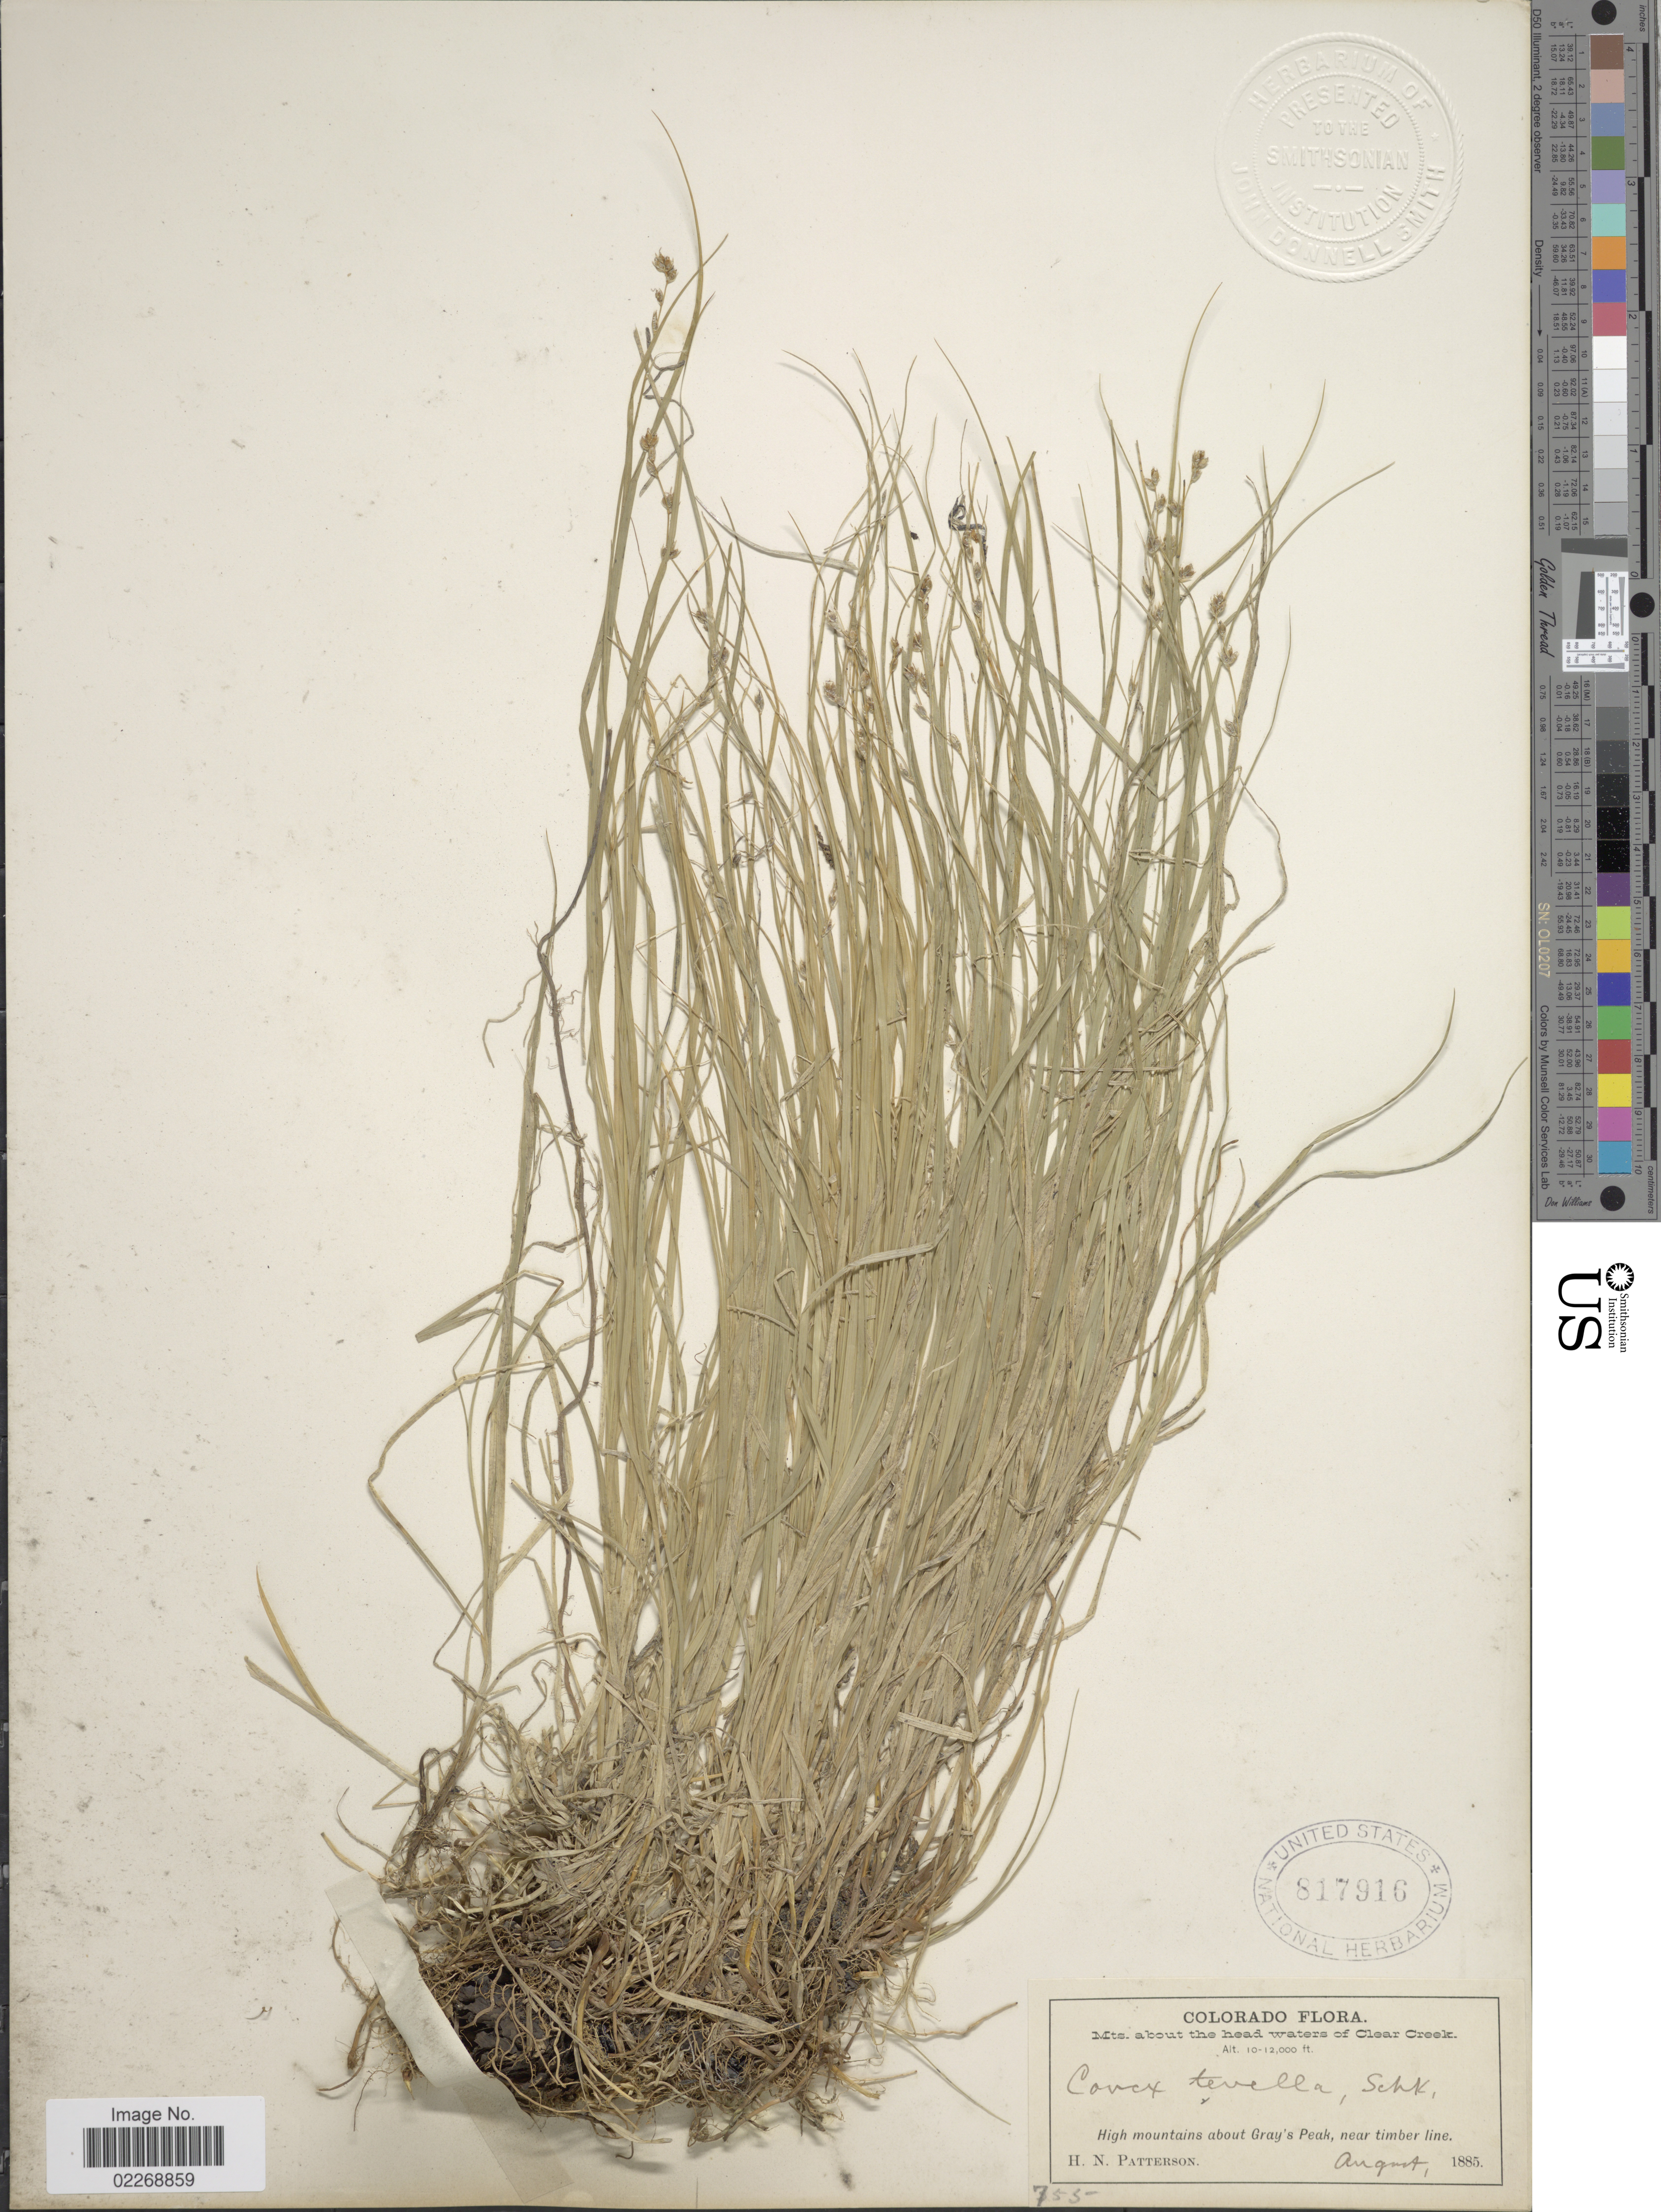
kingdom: Plantae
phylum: Tracheophyta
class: Liliopsida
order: Poales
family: Cyperaceae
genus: Carex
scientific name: Carex disperma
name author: Dewey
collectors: H. N. Patterson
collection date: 1885-08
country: United States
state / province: Colorado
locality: Mts about the head waters of Clear Creek, High mountains about Gray's Peak, near timber line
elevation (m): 3048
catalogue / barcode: US 817916